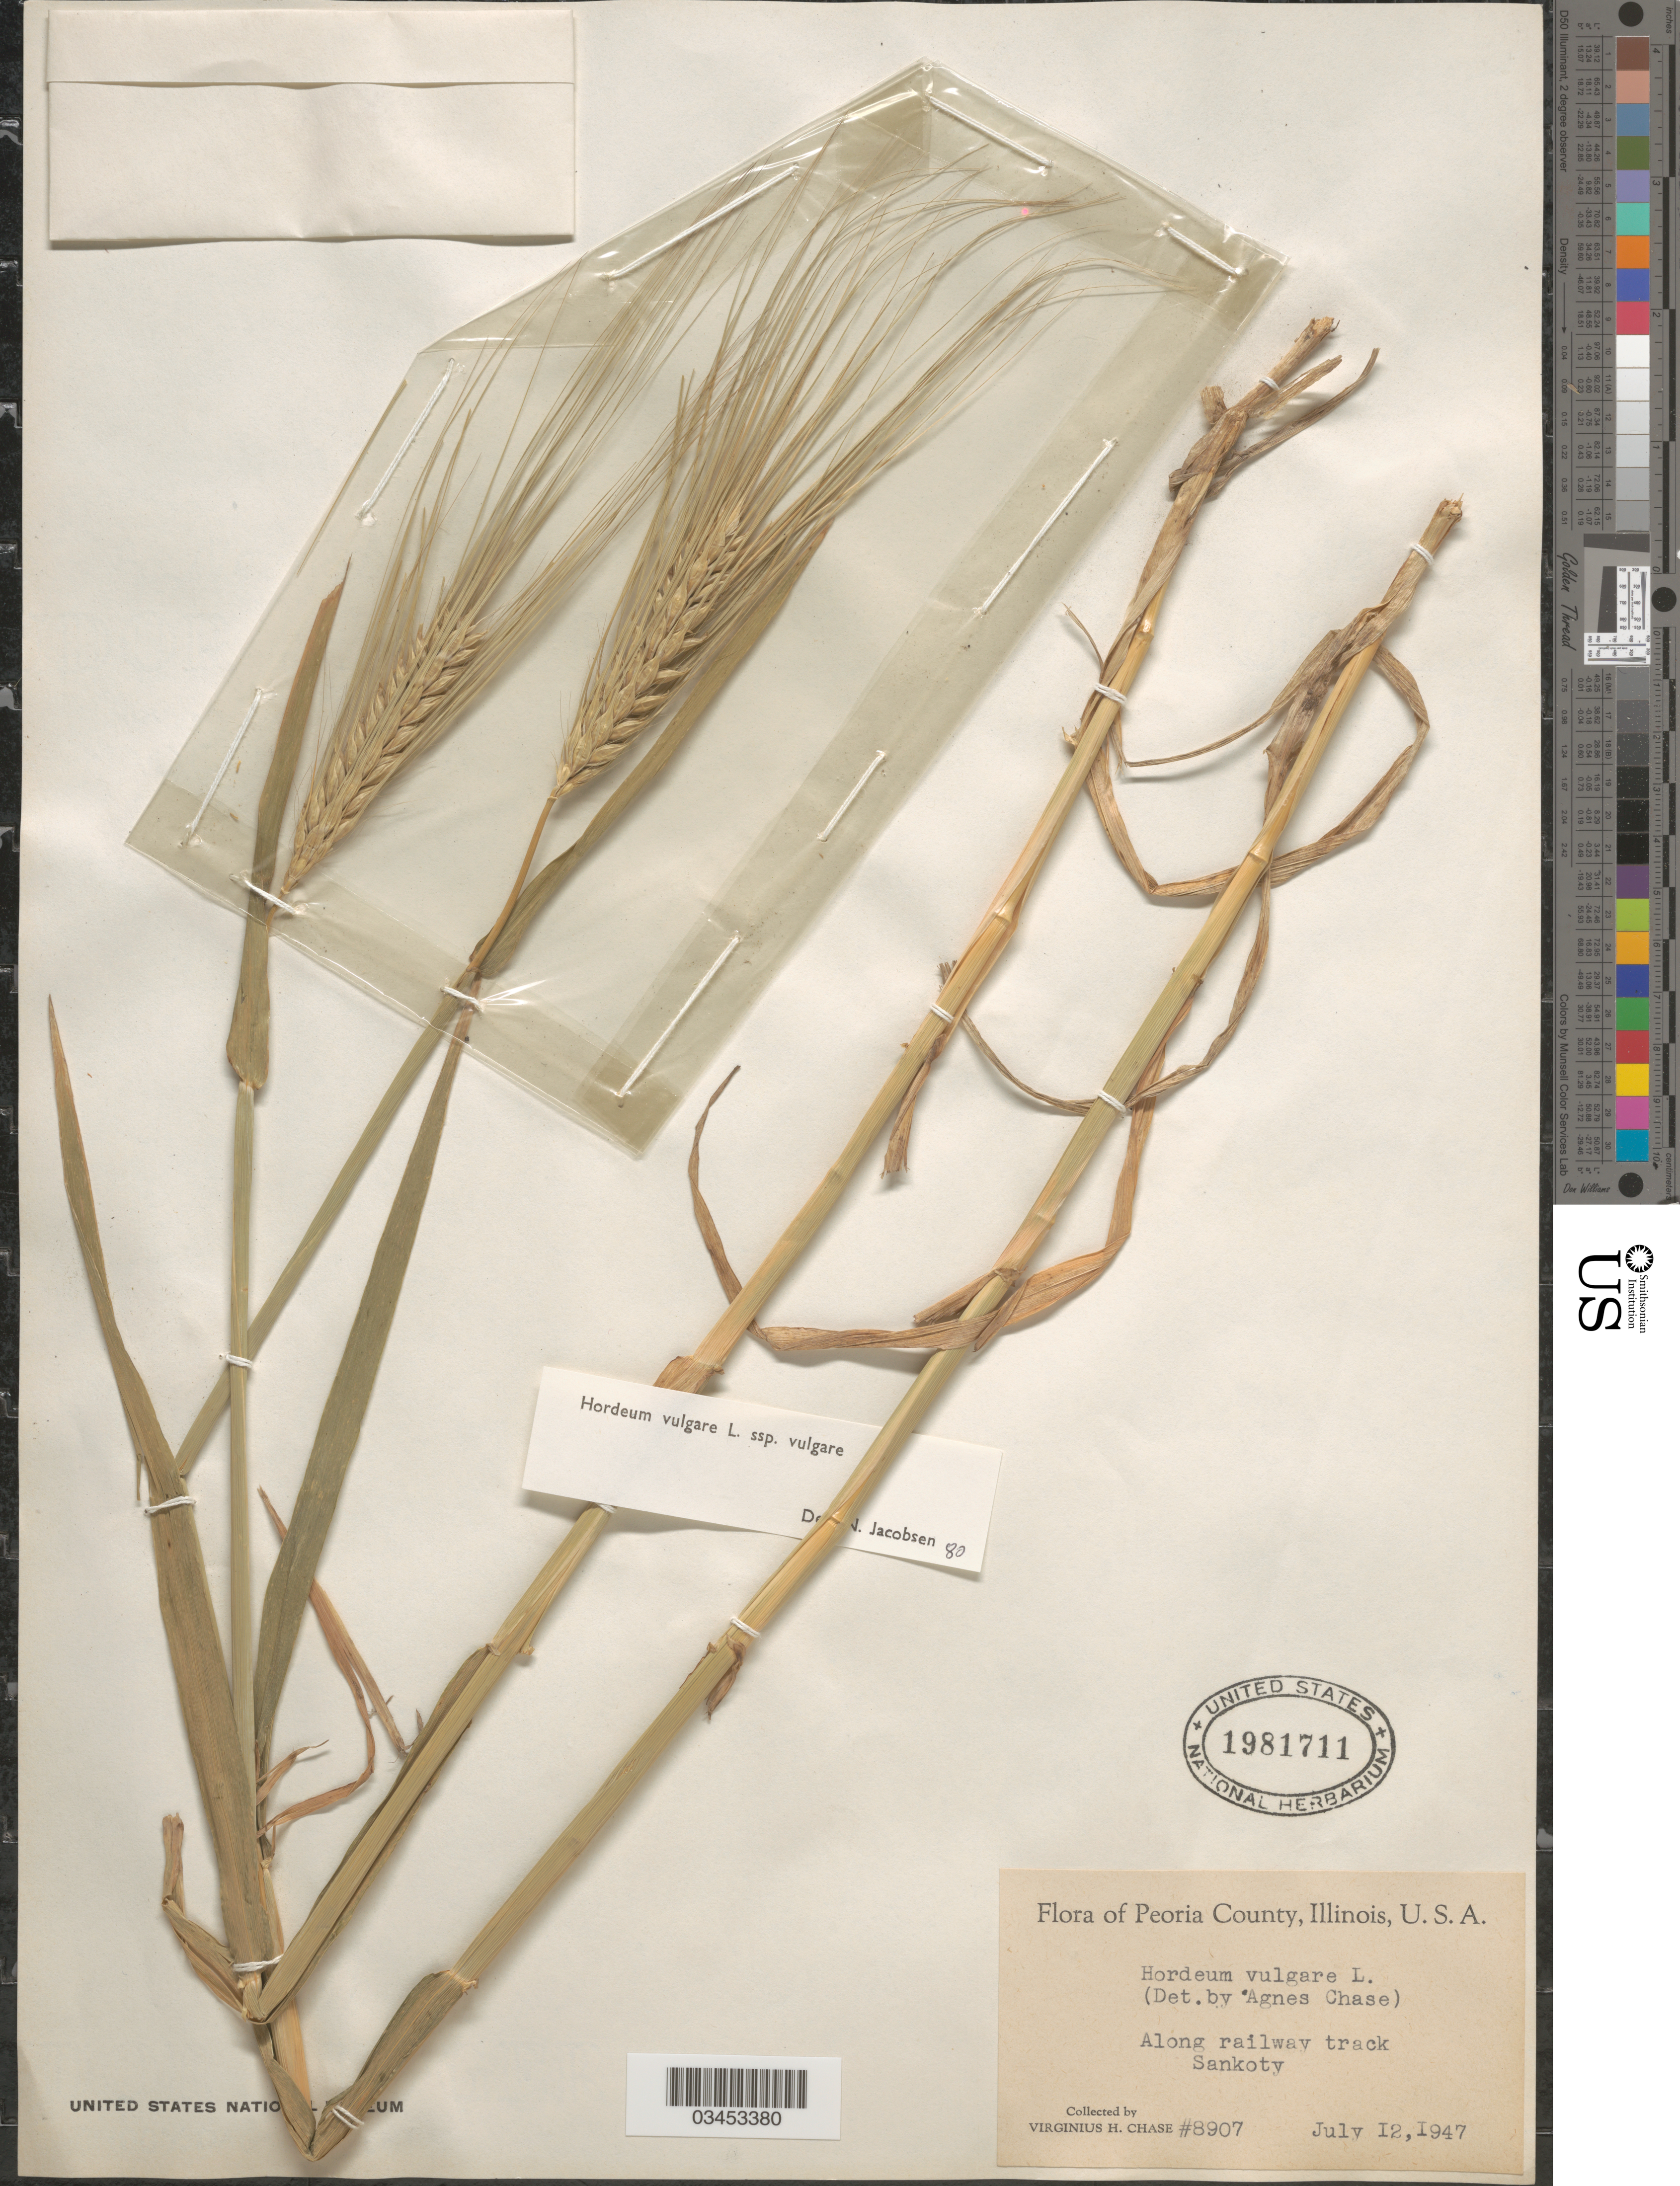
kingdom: Plantae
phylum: Tracheophyta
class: Liliopsida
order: Poales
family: Poaceae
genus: Hordeum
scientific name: Hordeum vulgare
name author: L.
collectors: V. H. Chase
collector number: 8907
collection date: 1947-07-12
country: United States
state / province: Illinois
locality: Peoria County. Along railway track Sankoty.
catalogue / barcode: US 1981711